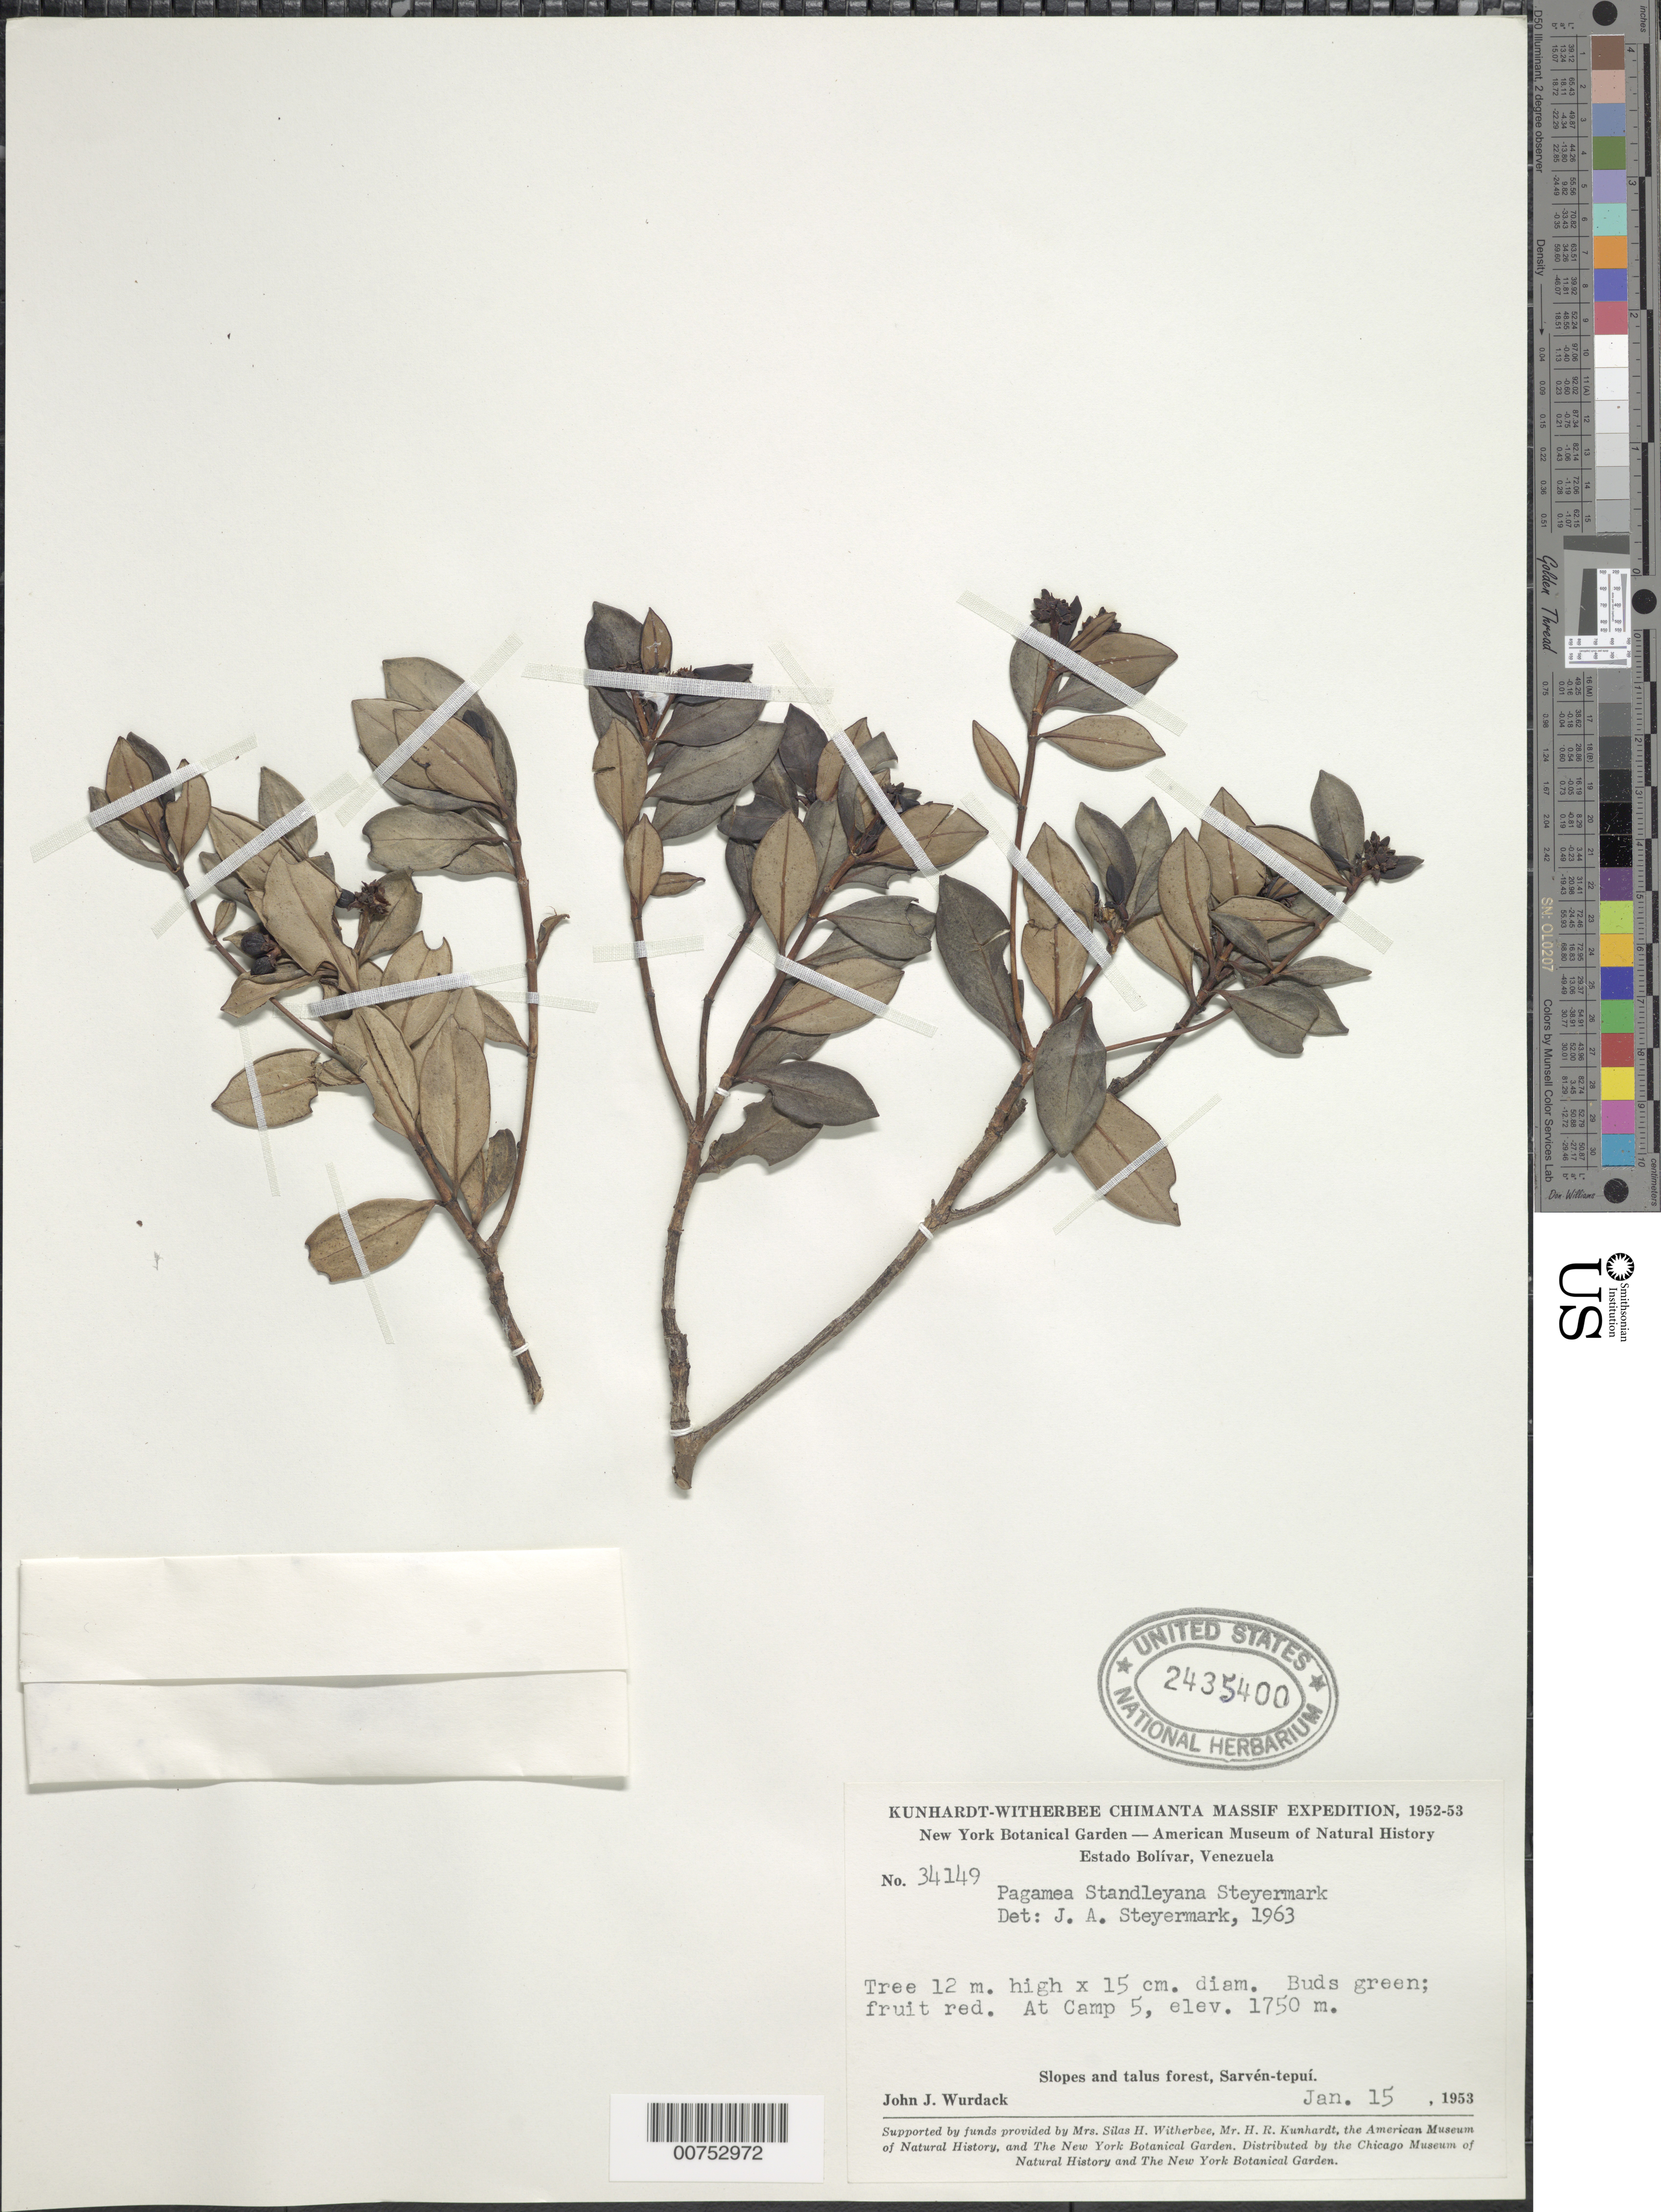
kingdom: Plantae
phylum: Tracheophyta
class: Magnoliopsida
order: Gentianales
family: Rubiaceae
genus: Pagamea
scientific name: Pagamea standleyana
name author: Steyerm.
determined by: Steyermark, Julian A., (VEN)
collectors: J. J. Wurdack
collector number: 34149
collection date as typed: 15-Jan-53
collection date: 1953-01-15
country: Venezuela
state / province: Bolívar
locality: Sarvén-tepuí, Camp 5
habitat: Slopes and talus forest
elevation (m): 1750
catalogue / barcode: US 2435400